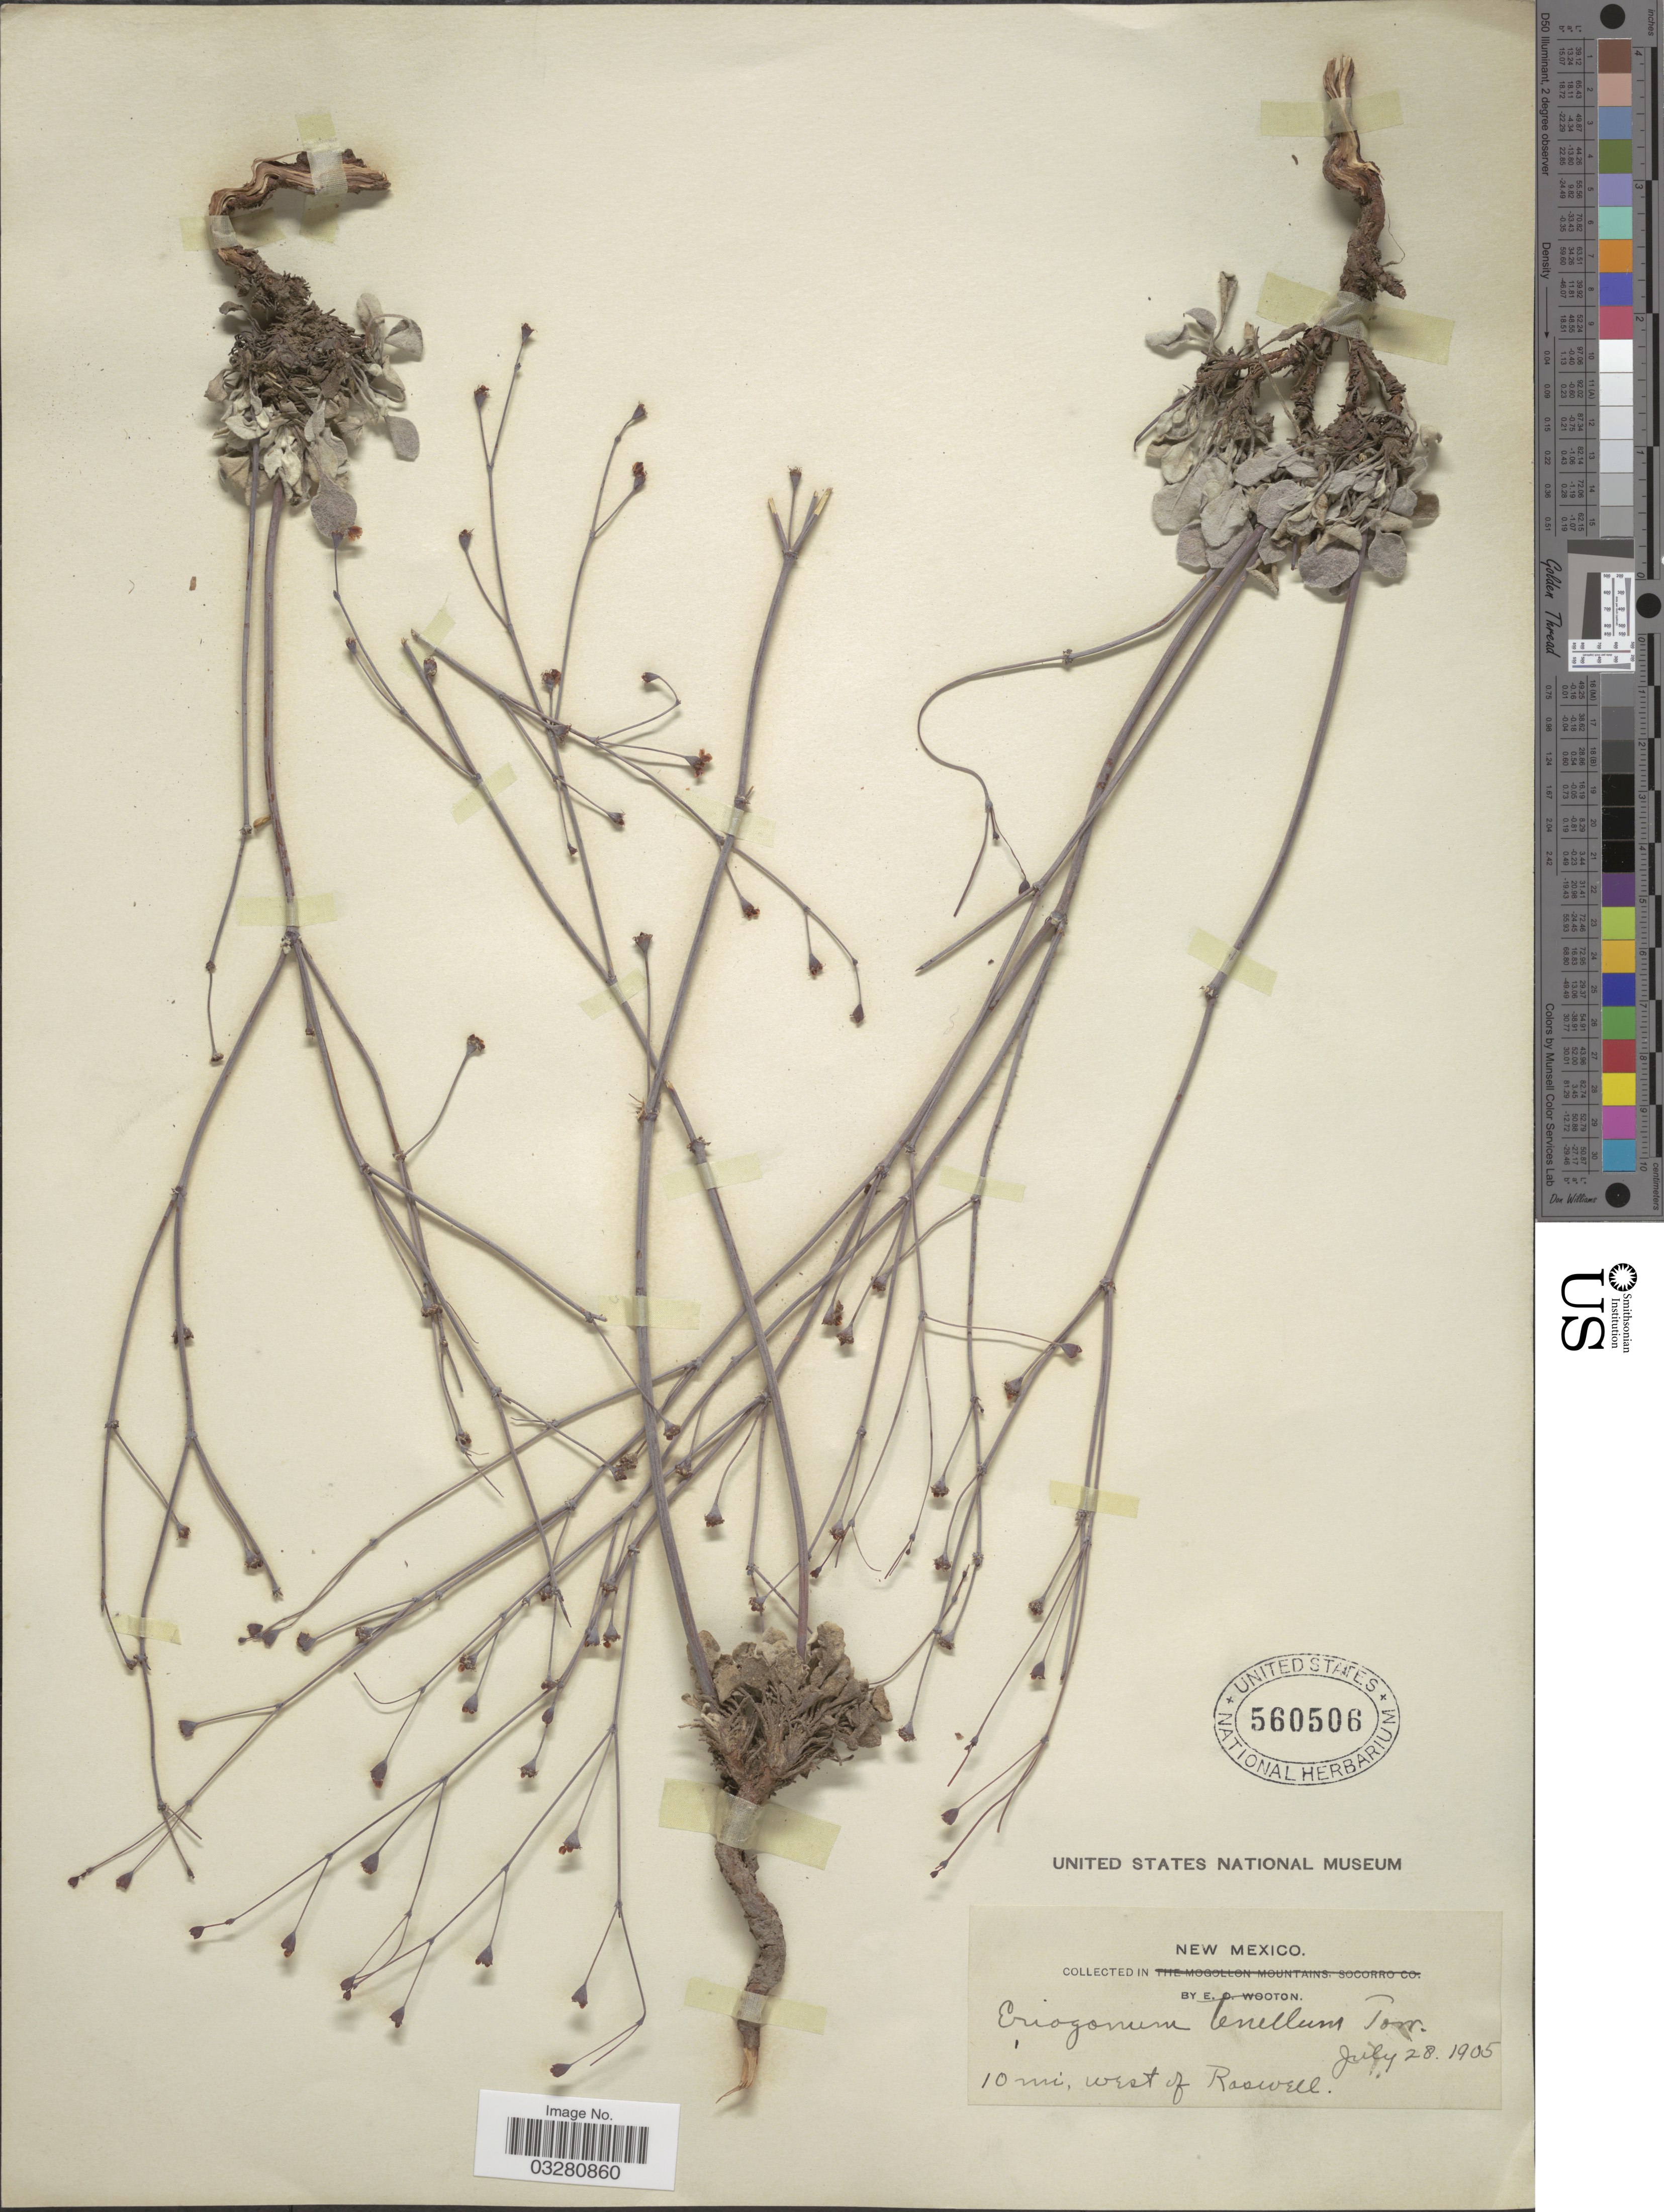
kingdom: Plantae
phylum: Tracheophyta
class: Magnoliopsida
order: Caryophyllales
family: Polygonaceae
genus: Eriogonum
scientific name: Eriogonum tenellum var. tenellum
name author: Torr.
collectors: E. O. Wooton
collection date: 1905-07-28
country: United States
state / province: New Mexico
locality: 10 mi. west of Roswell.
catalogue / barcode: US 560506